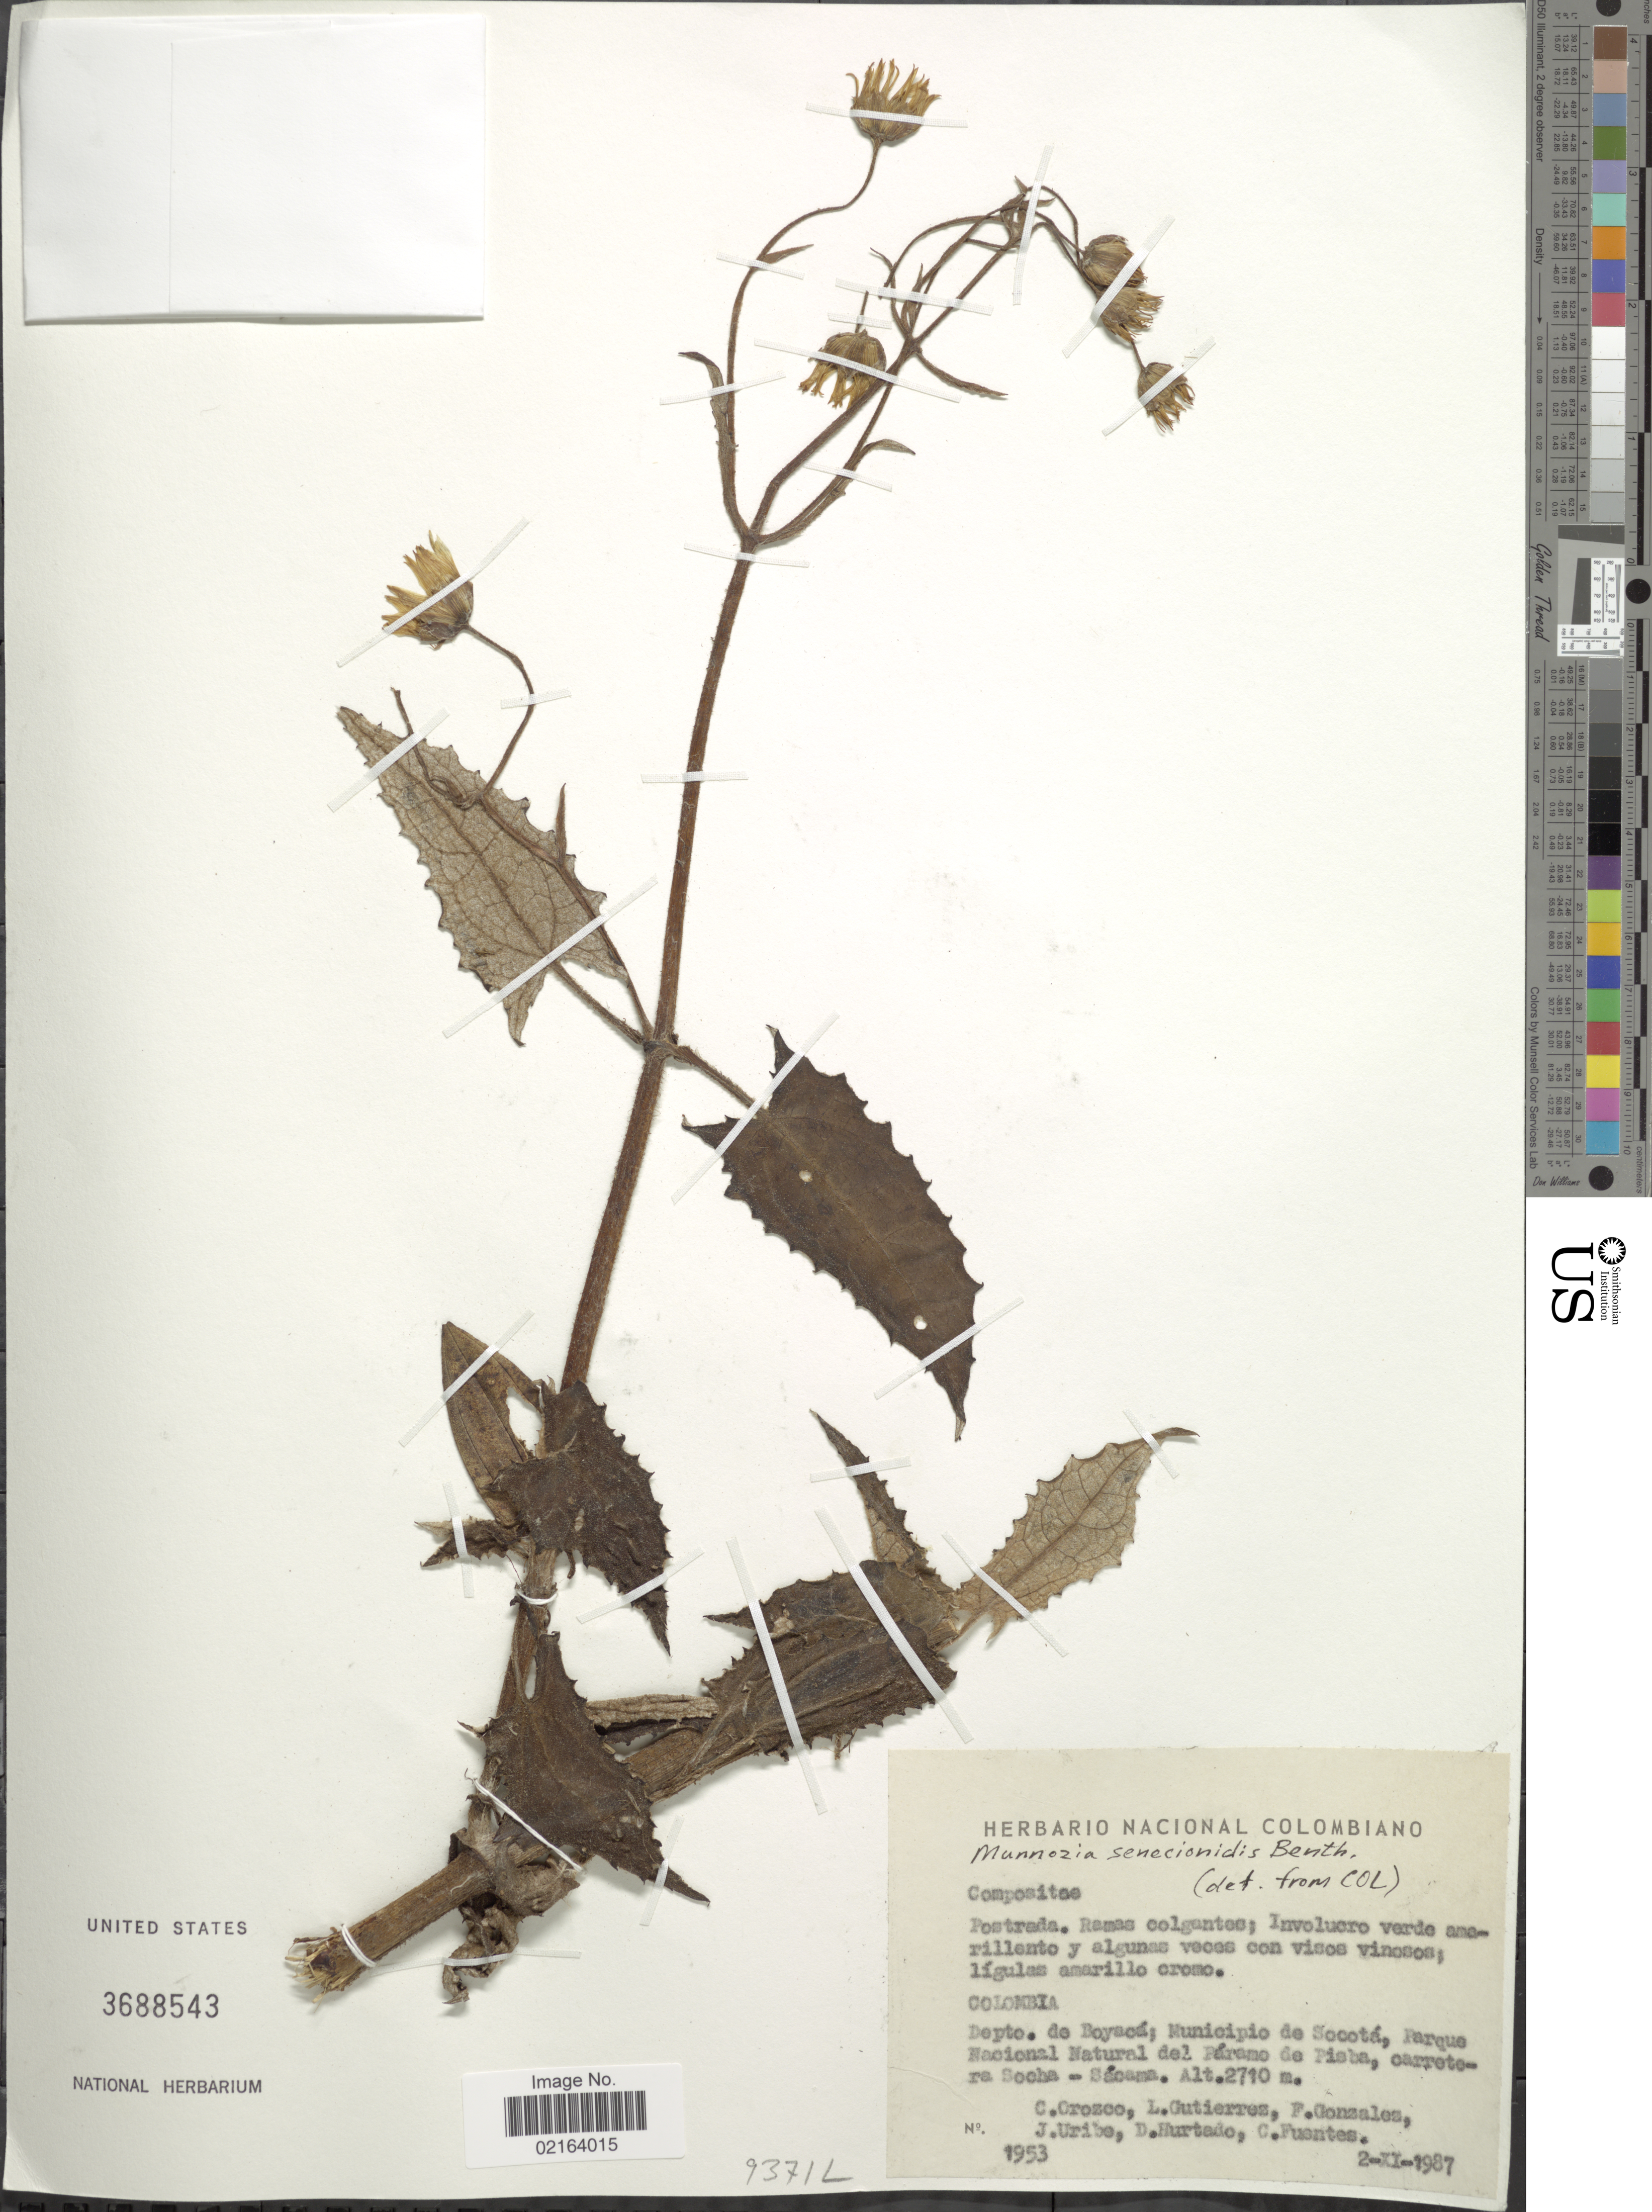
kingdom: Plantae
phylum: Tracheophyta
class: Magnoliopsida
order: Asterales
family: Asteraceae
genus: Munnozia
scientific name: Munnozia senecionidis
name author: Benth.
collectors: C. Crozco, L. Gutiérrez, F. González, J. Uribe & et al.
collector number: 1953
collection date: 1987-11-02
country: Colombia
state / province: Boyacá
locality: Depto. de Boyaca, Municipio de Socota, Parque Nacional Natural del paramo de Pisba, carretera Socha, Sacama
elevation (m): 2710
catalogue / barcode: US 3688543